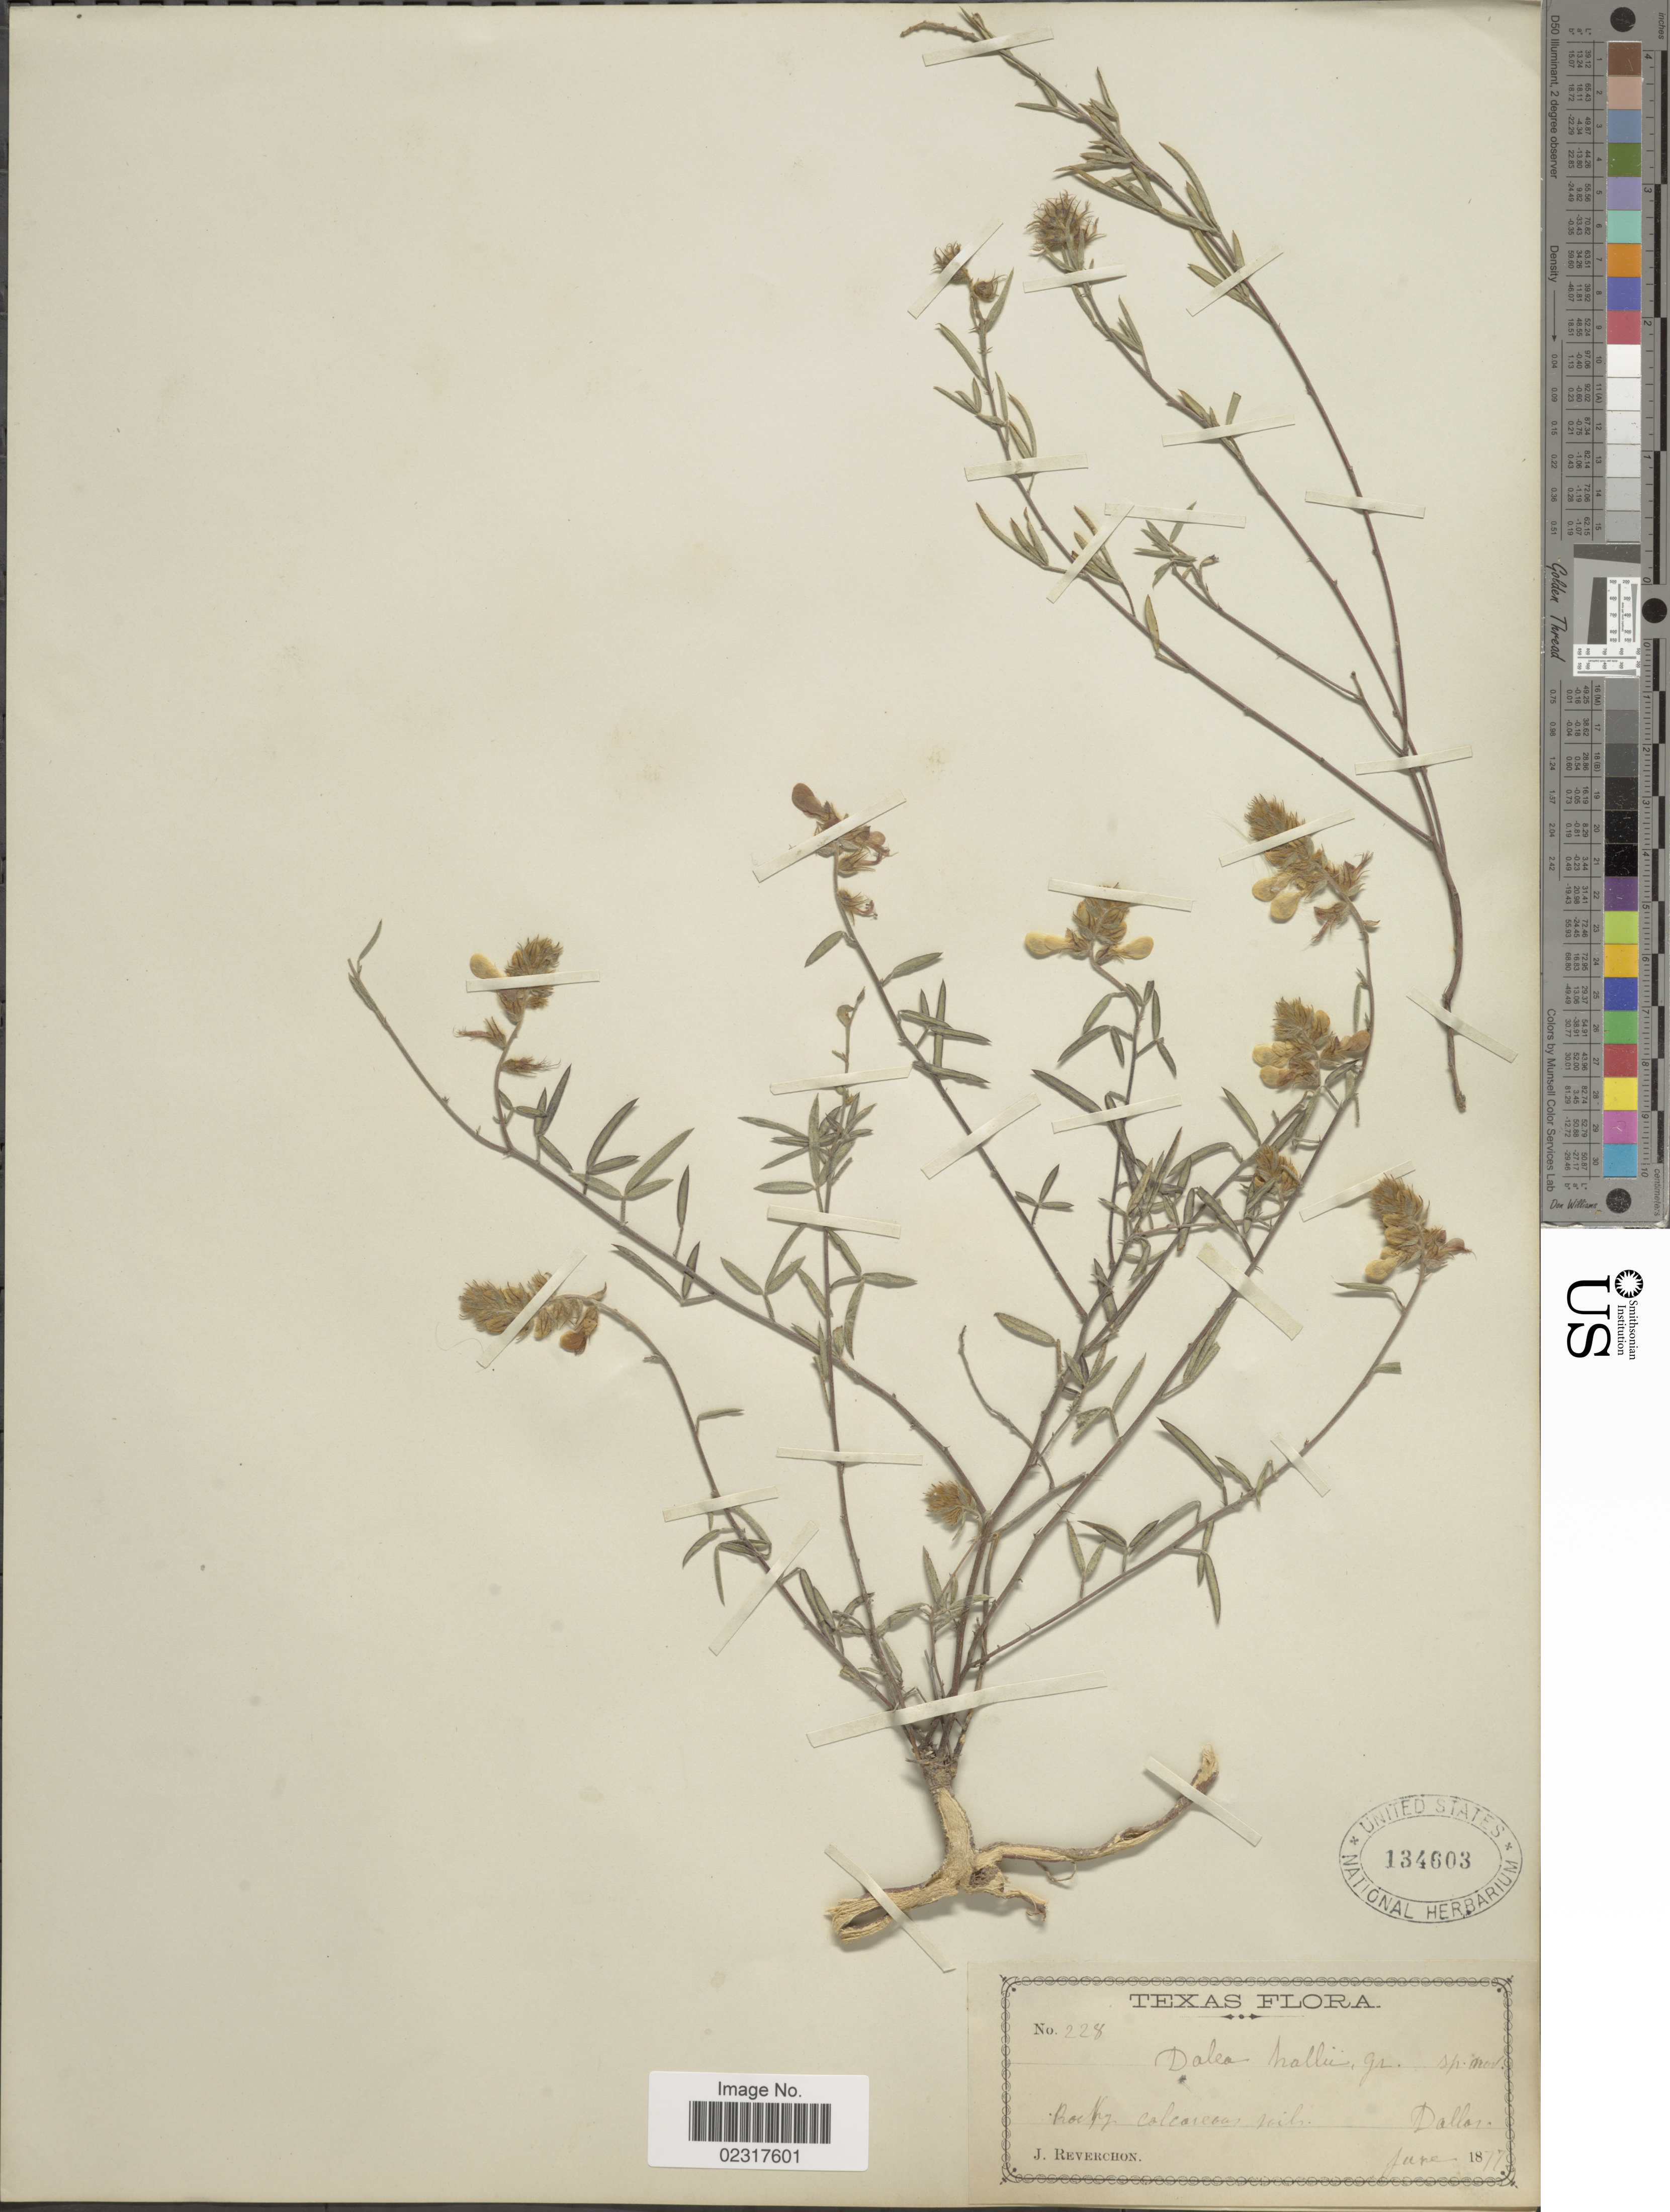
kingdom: Plantae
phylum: Tracheophyta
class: Magnoliopsida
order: Fabales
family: Fabaceae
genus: Dalea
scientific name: Dalea hallii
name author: A. Gray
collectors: J. Reverchon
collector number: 228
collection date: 1877-06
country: United States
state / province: Texas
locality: Dallas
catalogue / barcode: US 134603